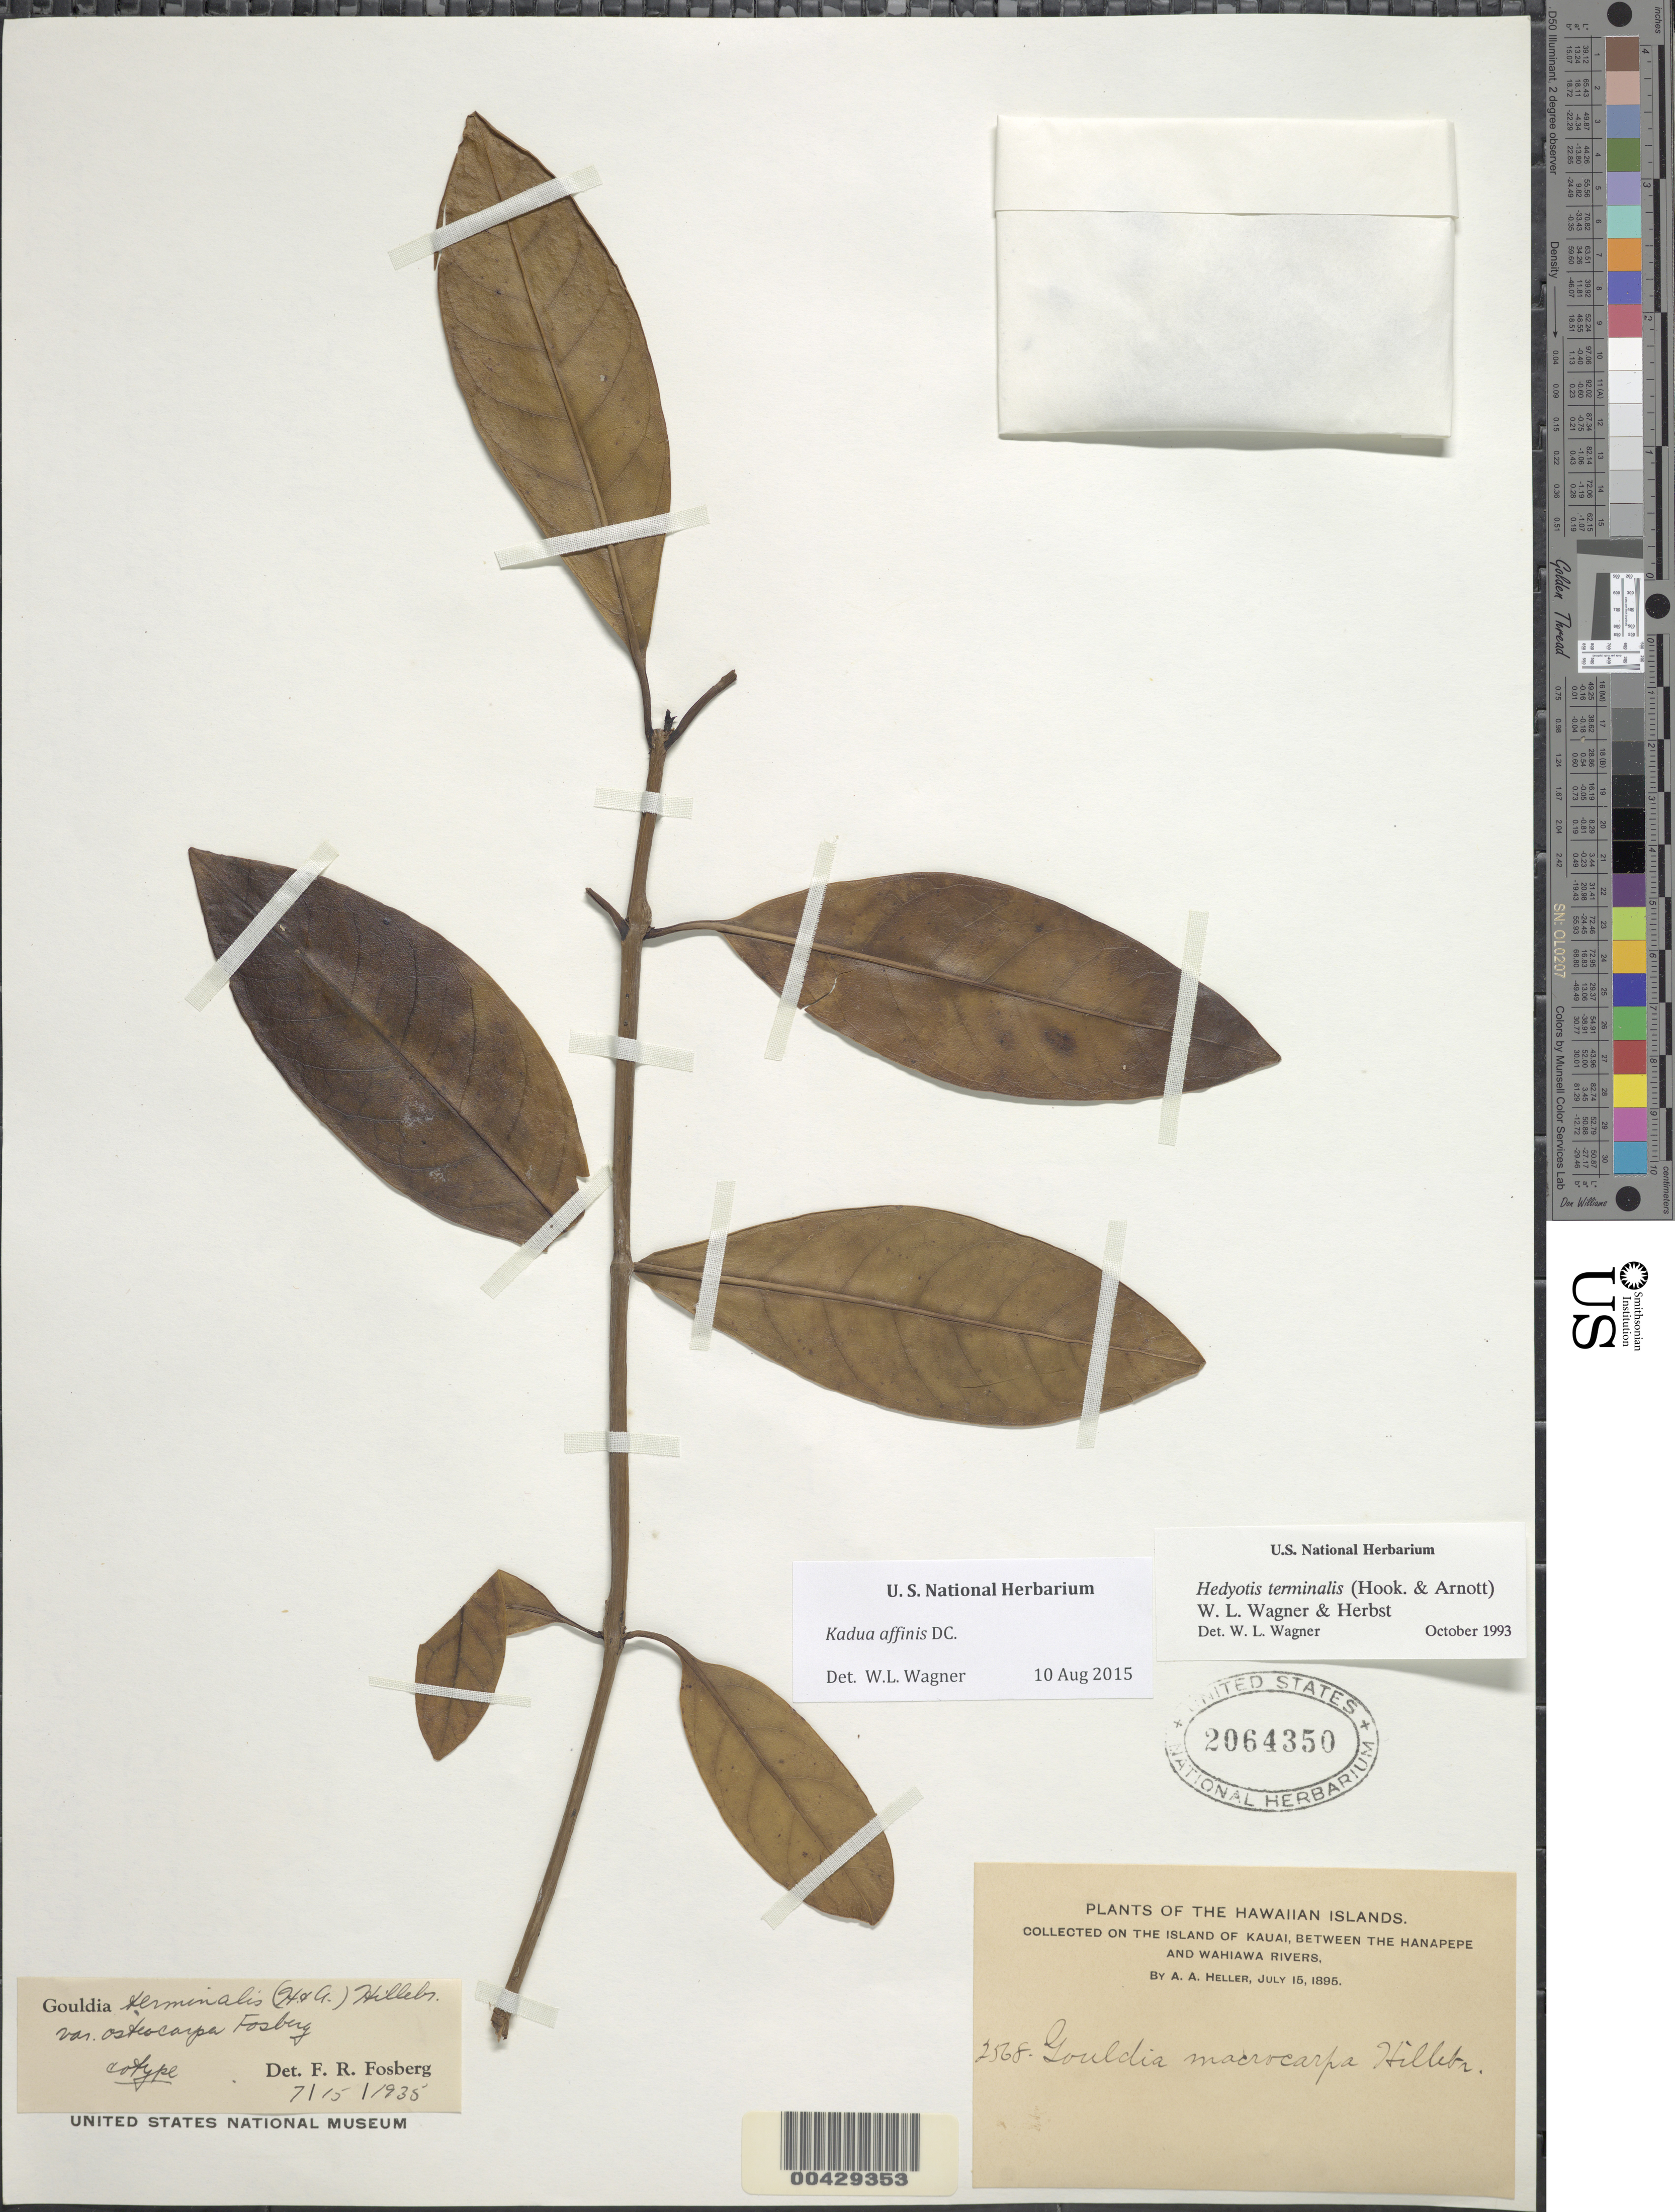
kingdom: Plantae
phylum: Tracheophyta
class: Magnoliopsida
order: Gentianales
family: Rubiaceae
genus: Kadua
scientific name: Kadua affinis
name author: DC.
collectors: A. A. Heller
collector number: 2568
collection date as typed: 15 Jul 1895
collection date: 1895-07-15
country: United States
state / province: Hawaii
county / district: Kauai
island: Kaua'i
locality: Between the Hanapepe and Wahiawa Rivers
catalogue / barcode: US 2064350